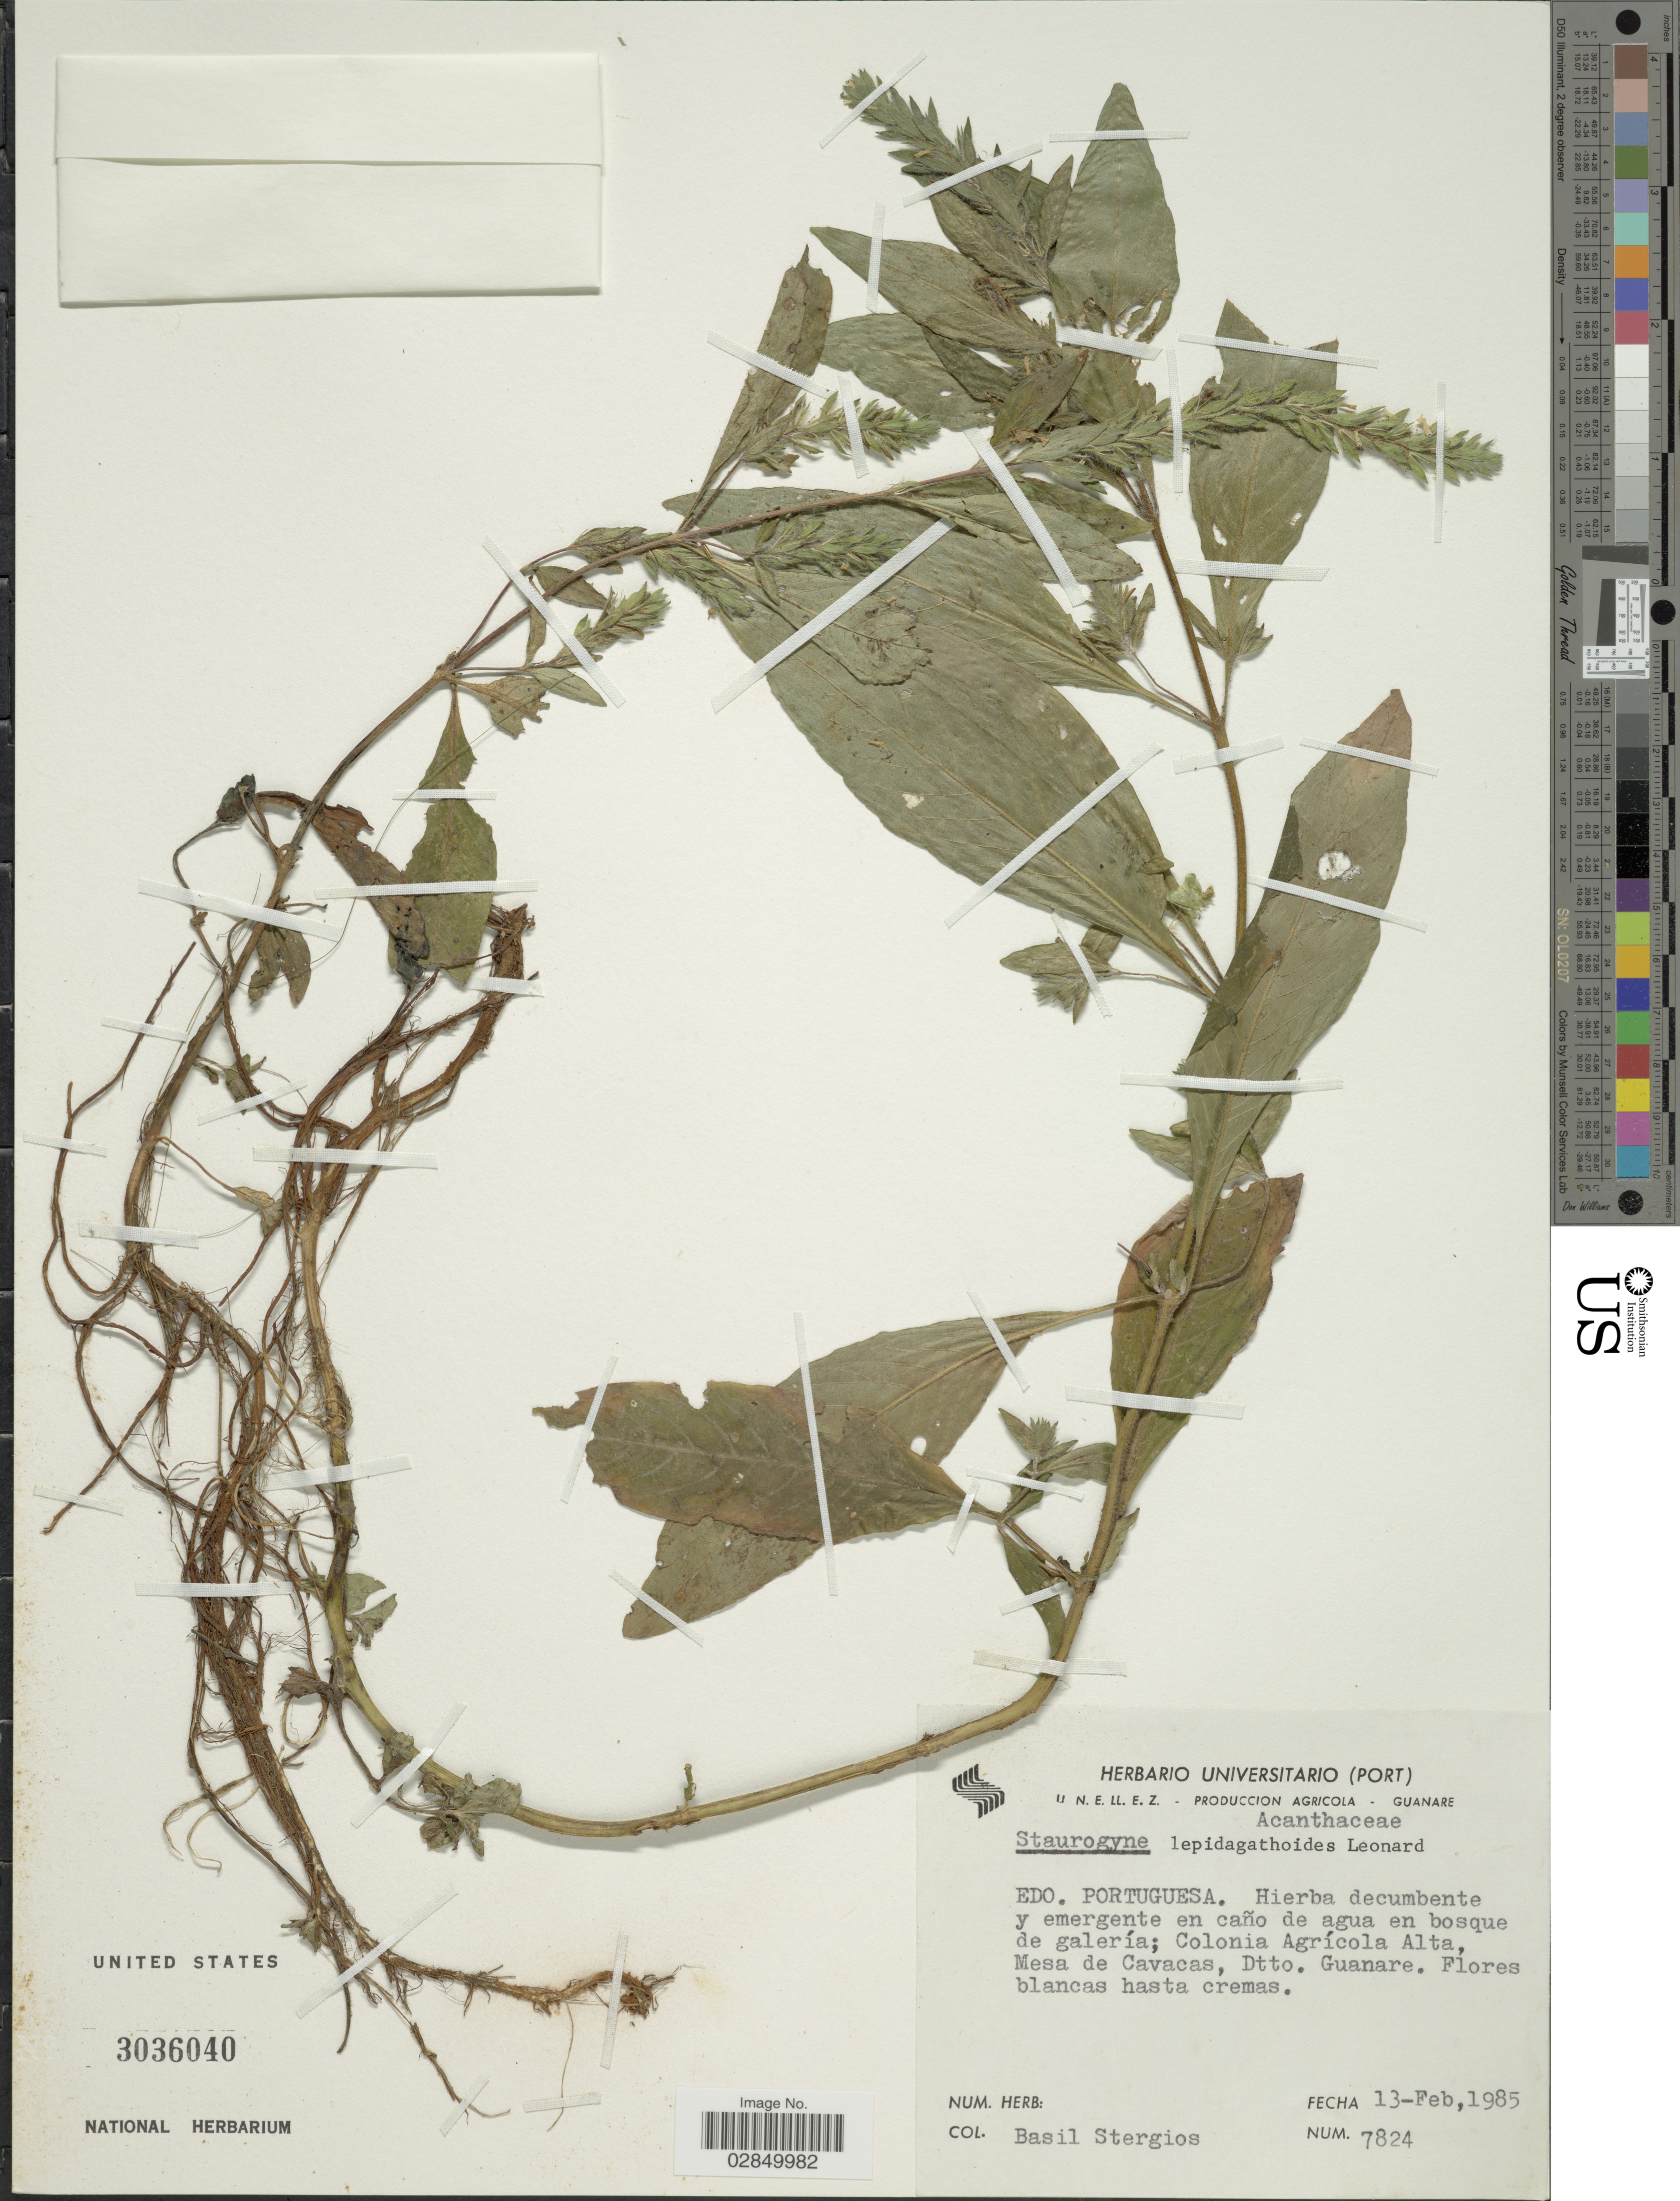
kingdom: Plantae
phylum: Tracheophyta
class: Magnoliopsida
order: Lamiales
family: Acanthaceae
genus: Staurogyne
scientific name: Staurogyne lepidagathoides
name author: Leonard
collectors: B. G. Stergios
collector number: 7824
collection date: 1985-02-13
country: Venezuela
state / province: Portuguesa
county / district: Guanare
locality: Colonia Agrícola Alta, Mesa de Cavacas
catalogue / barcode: US 3036040